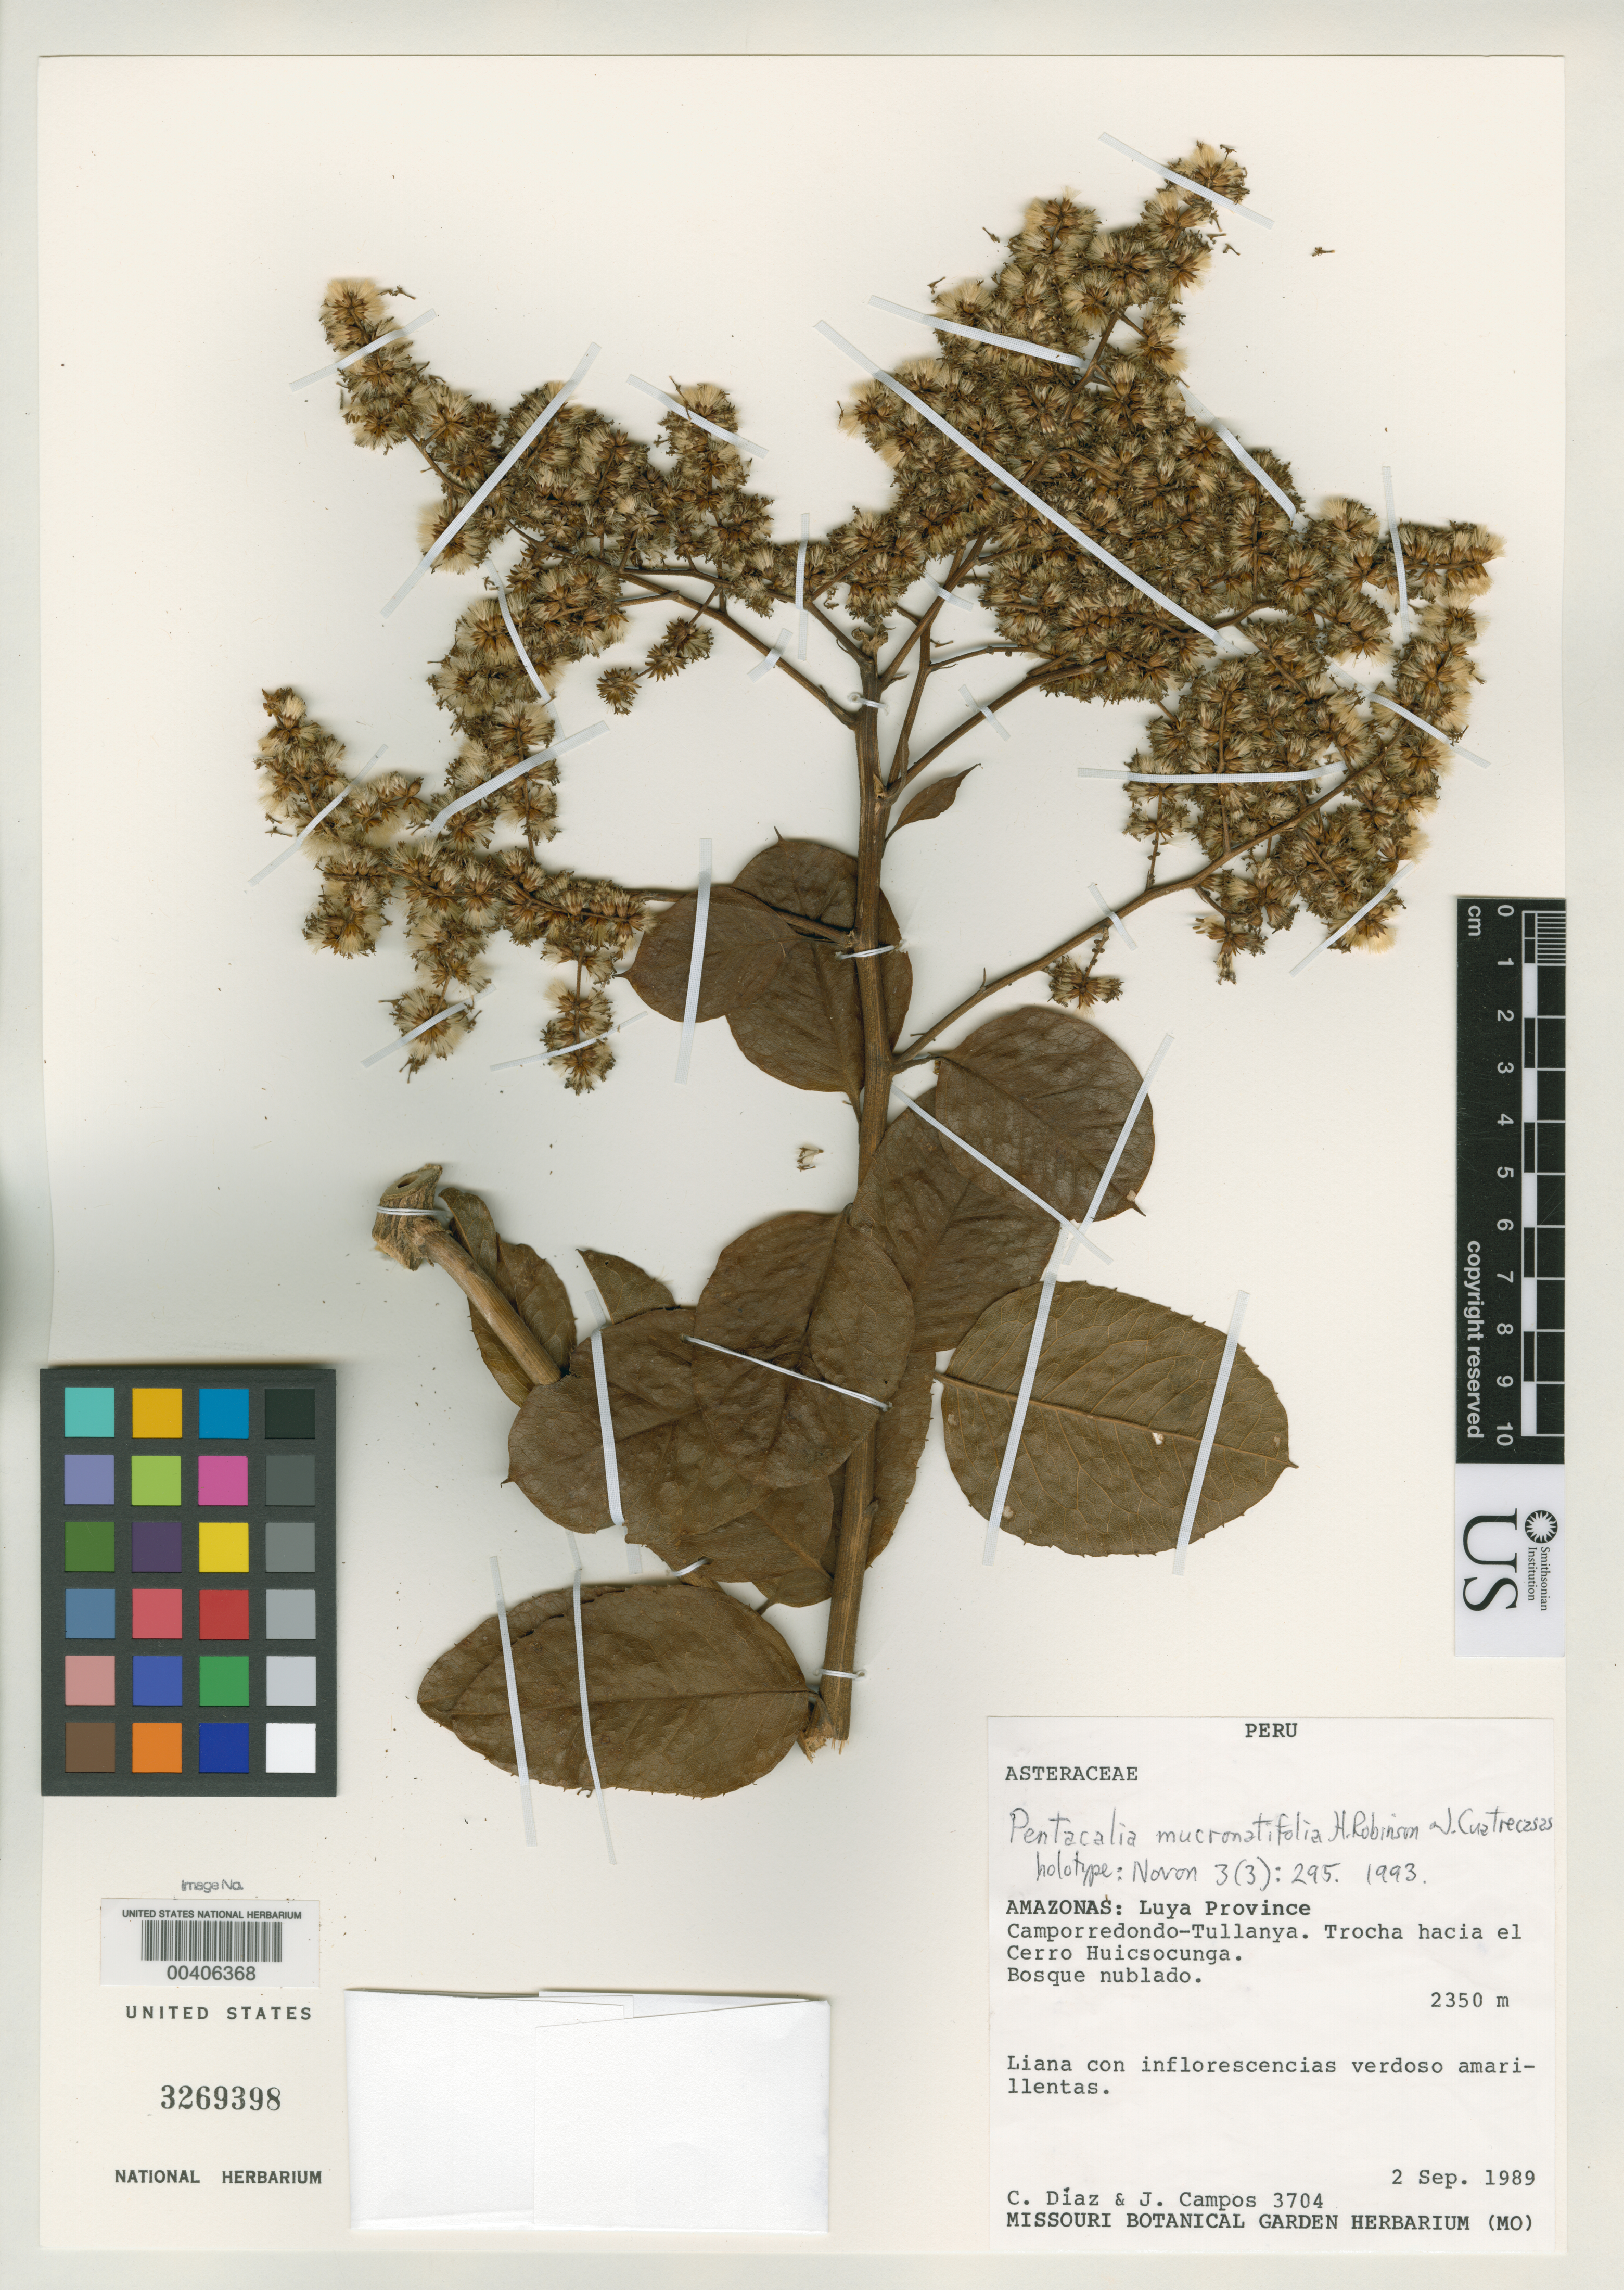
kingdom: Plantae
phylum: Tracheophyta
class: Magnoliopsida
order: Asterales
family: Asteraceae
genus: Pentacalia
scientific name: Pentacalia mucronatifolia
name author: H. Rob. & Cuatrec.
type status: Holotype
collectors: C. Diaz Santibanez & J. Campos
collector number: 3704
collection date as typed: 02 Sep 1989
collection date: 1989-09-02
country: Peru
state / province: Amazonas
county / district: Luya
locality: Camporredondo-Tullanya, trocha hacia el Cerro Huicsocunga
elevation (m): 2350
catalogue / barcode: US 3269398